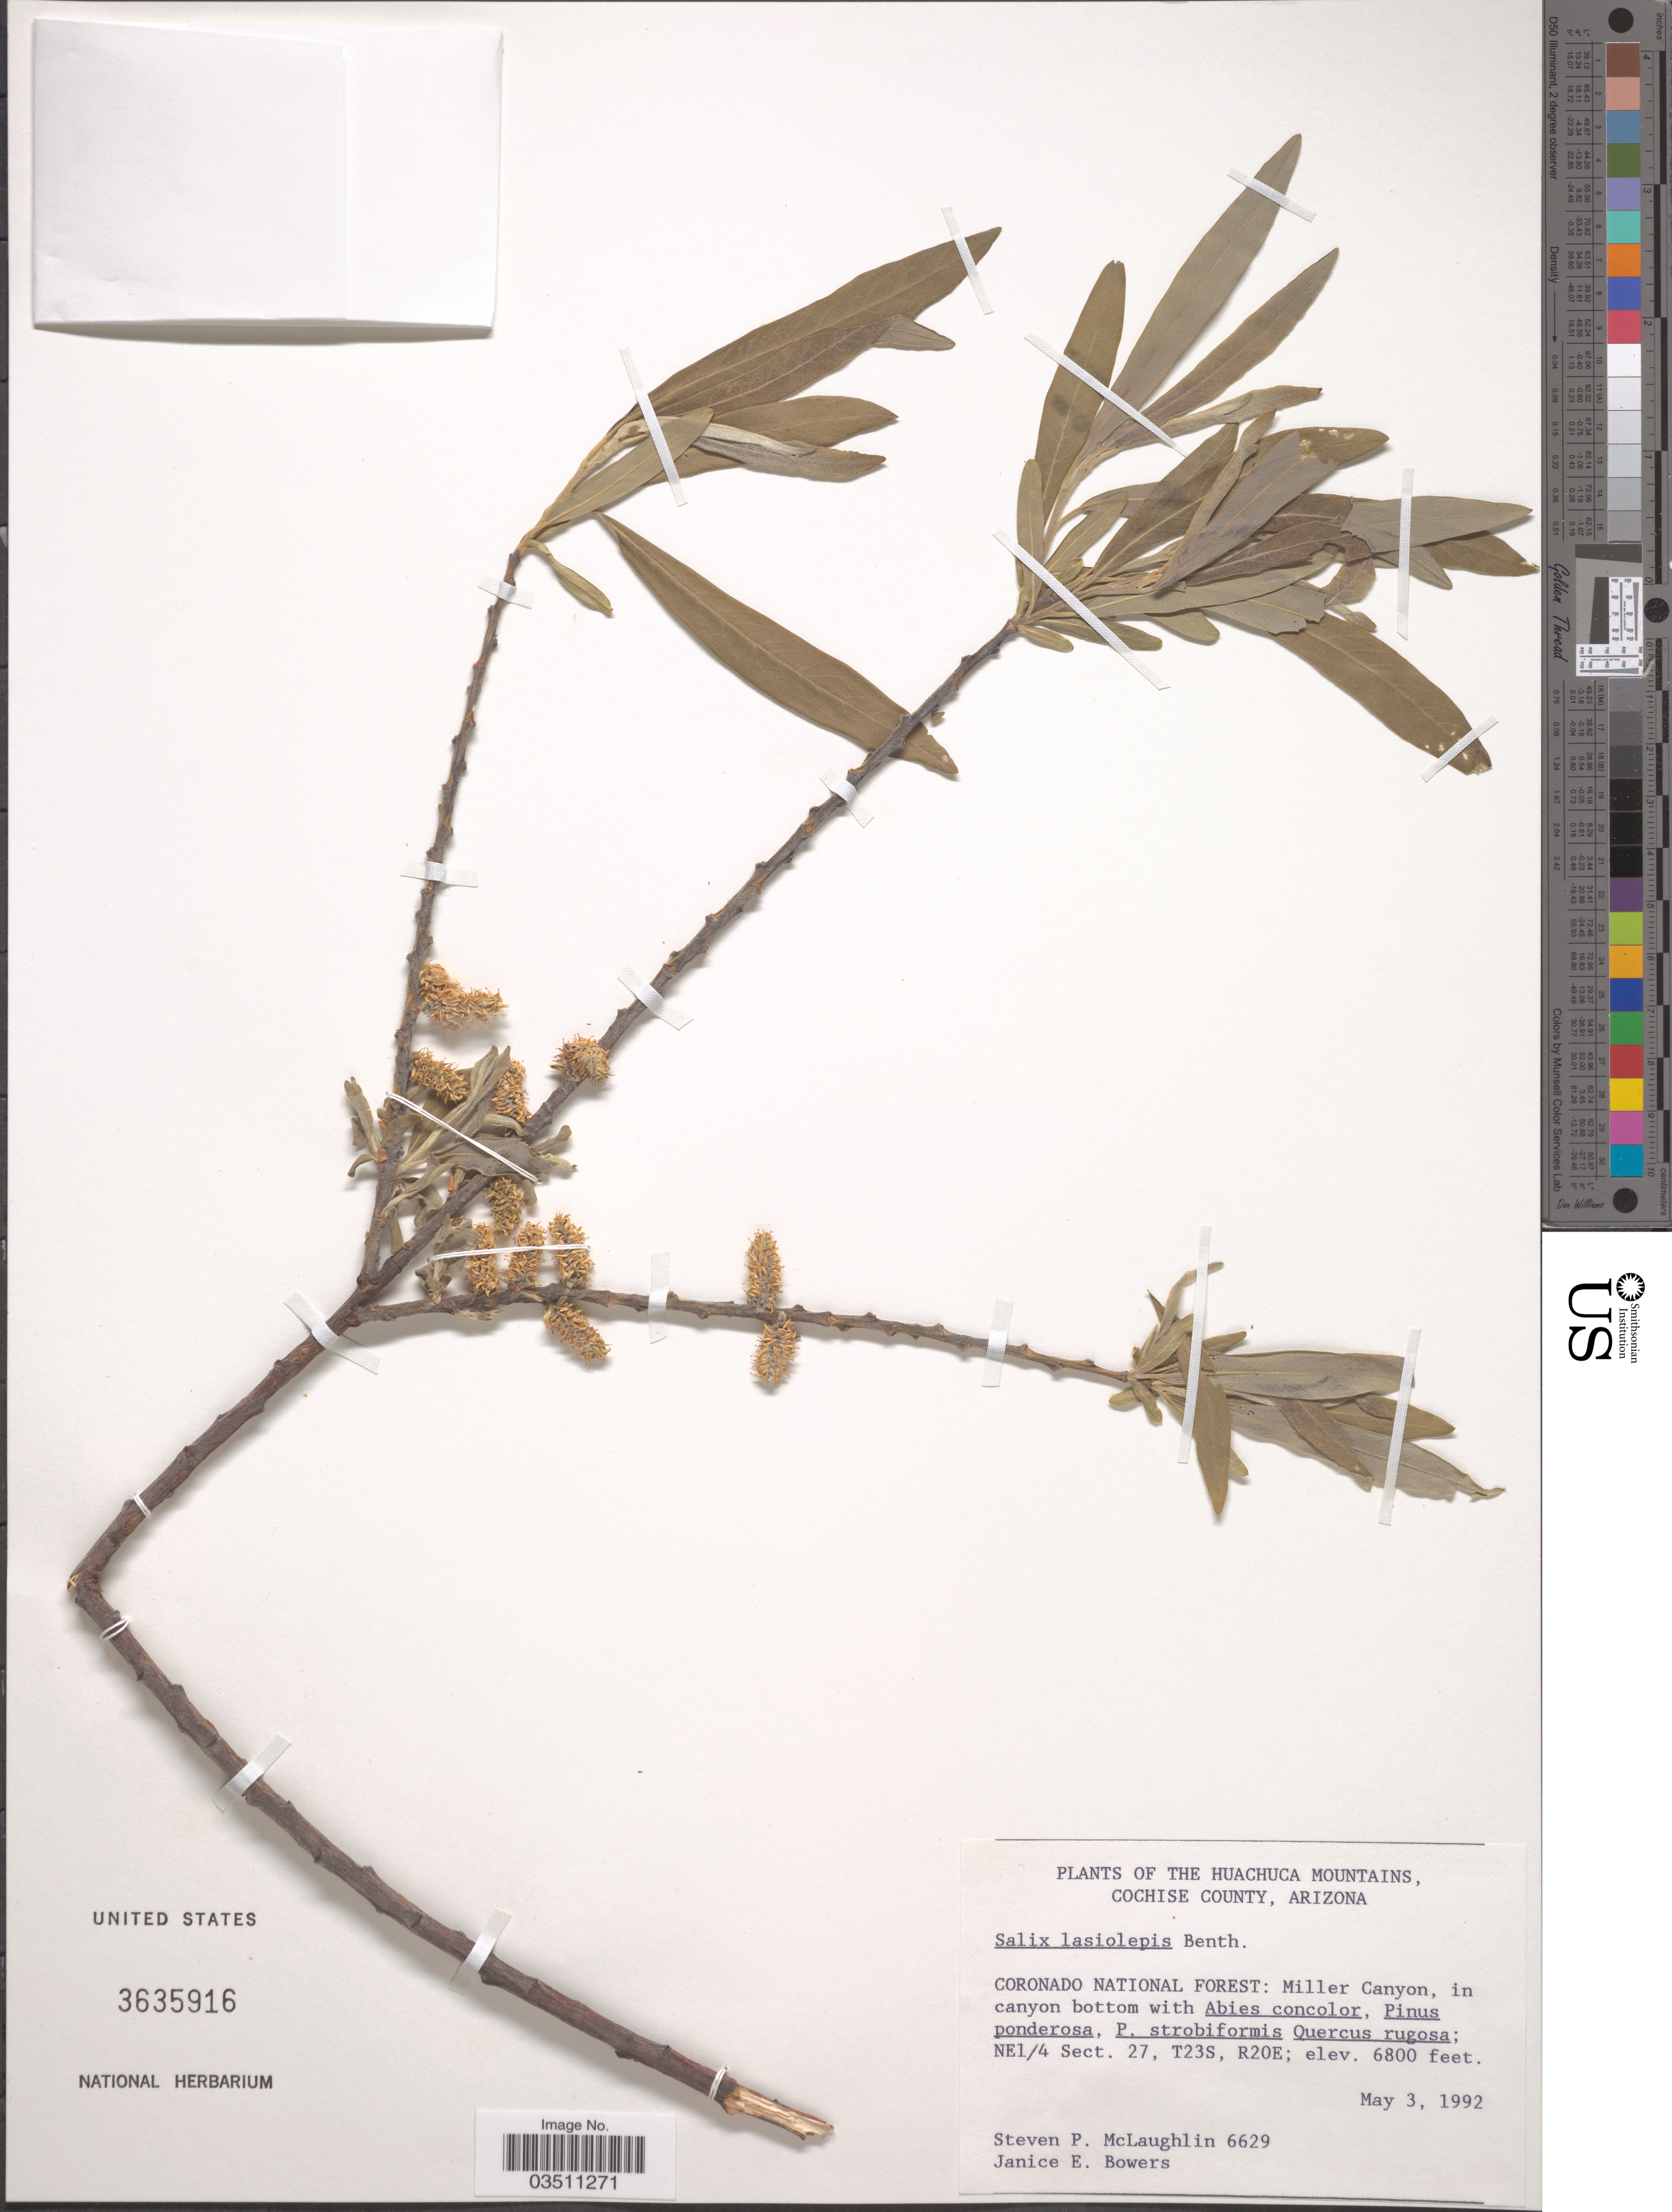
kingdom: Plantae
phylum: Tracheophyta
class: Magnoliopsida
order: Malpighiales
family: Salicaceae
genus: Salix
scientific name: Salix lasiolepis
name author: Benth.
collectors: S. McLaughlin & J. Bowers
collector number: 6629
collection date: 1992-05-03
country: United States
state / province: Arizona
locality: The Huachuca Mountains, Cochise County. Coronado National Forest: Miller Canyon. NE1/4 Sect. 27, T23S, R20E.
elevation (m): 2073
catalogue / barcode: US 3635916